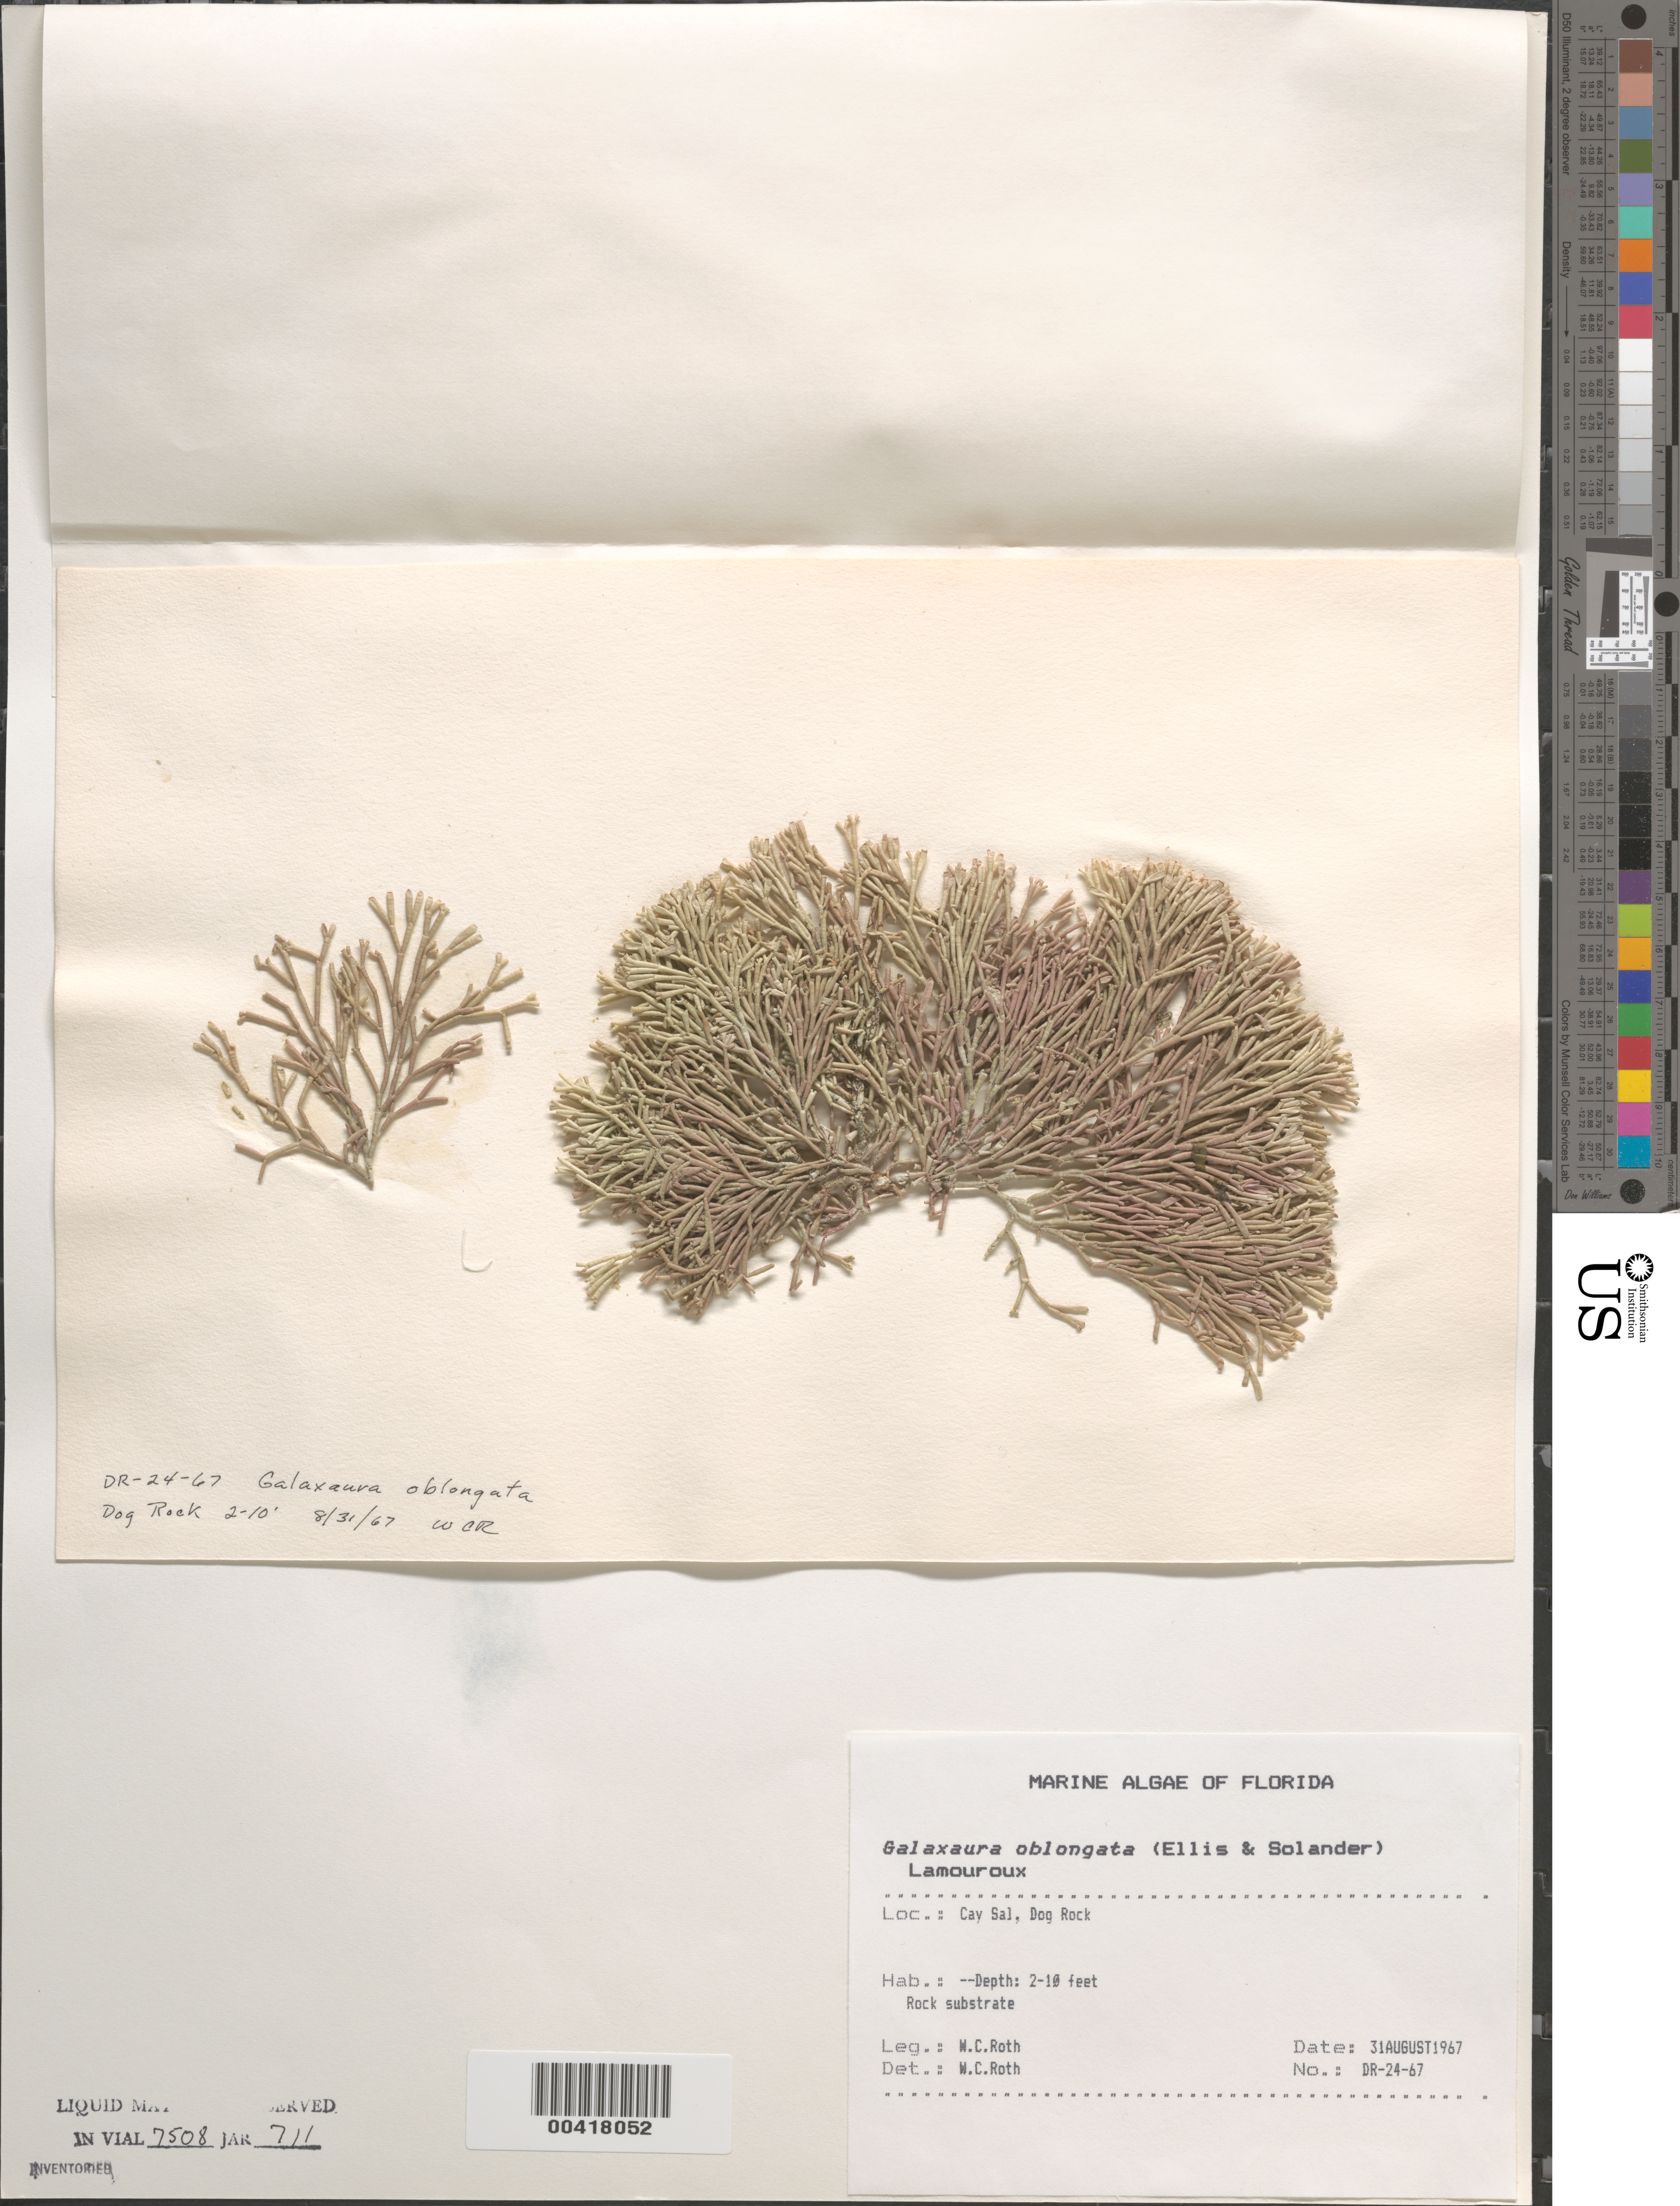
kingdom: Plantae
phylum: Rhodophyta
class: Florideophyceae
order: Nemaliales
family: Galaxauraceae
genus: Tricleocarpa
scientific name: Tricleocarpa fragilis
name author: (L.) Huisman & R.A. Towns.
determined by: Algae name updating Project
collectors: W. C. Roth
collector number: Dr-24-67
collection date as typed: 31 Aug 1967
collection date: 1967-08-31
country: United States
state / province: Florida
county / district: Monroe County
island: Cay Sal (Dog Rock)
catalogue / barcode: US 21864